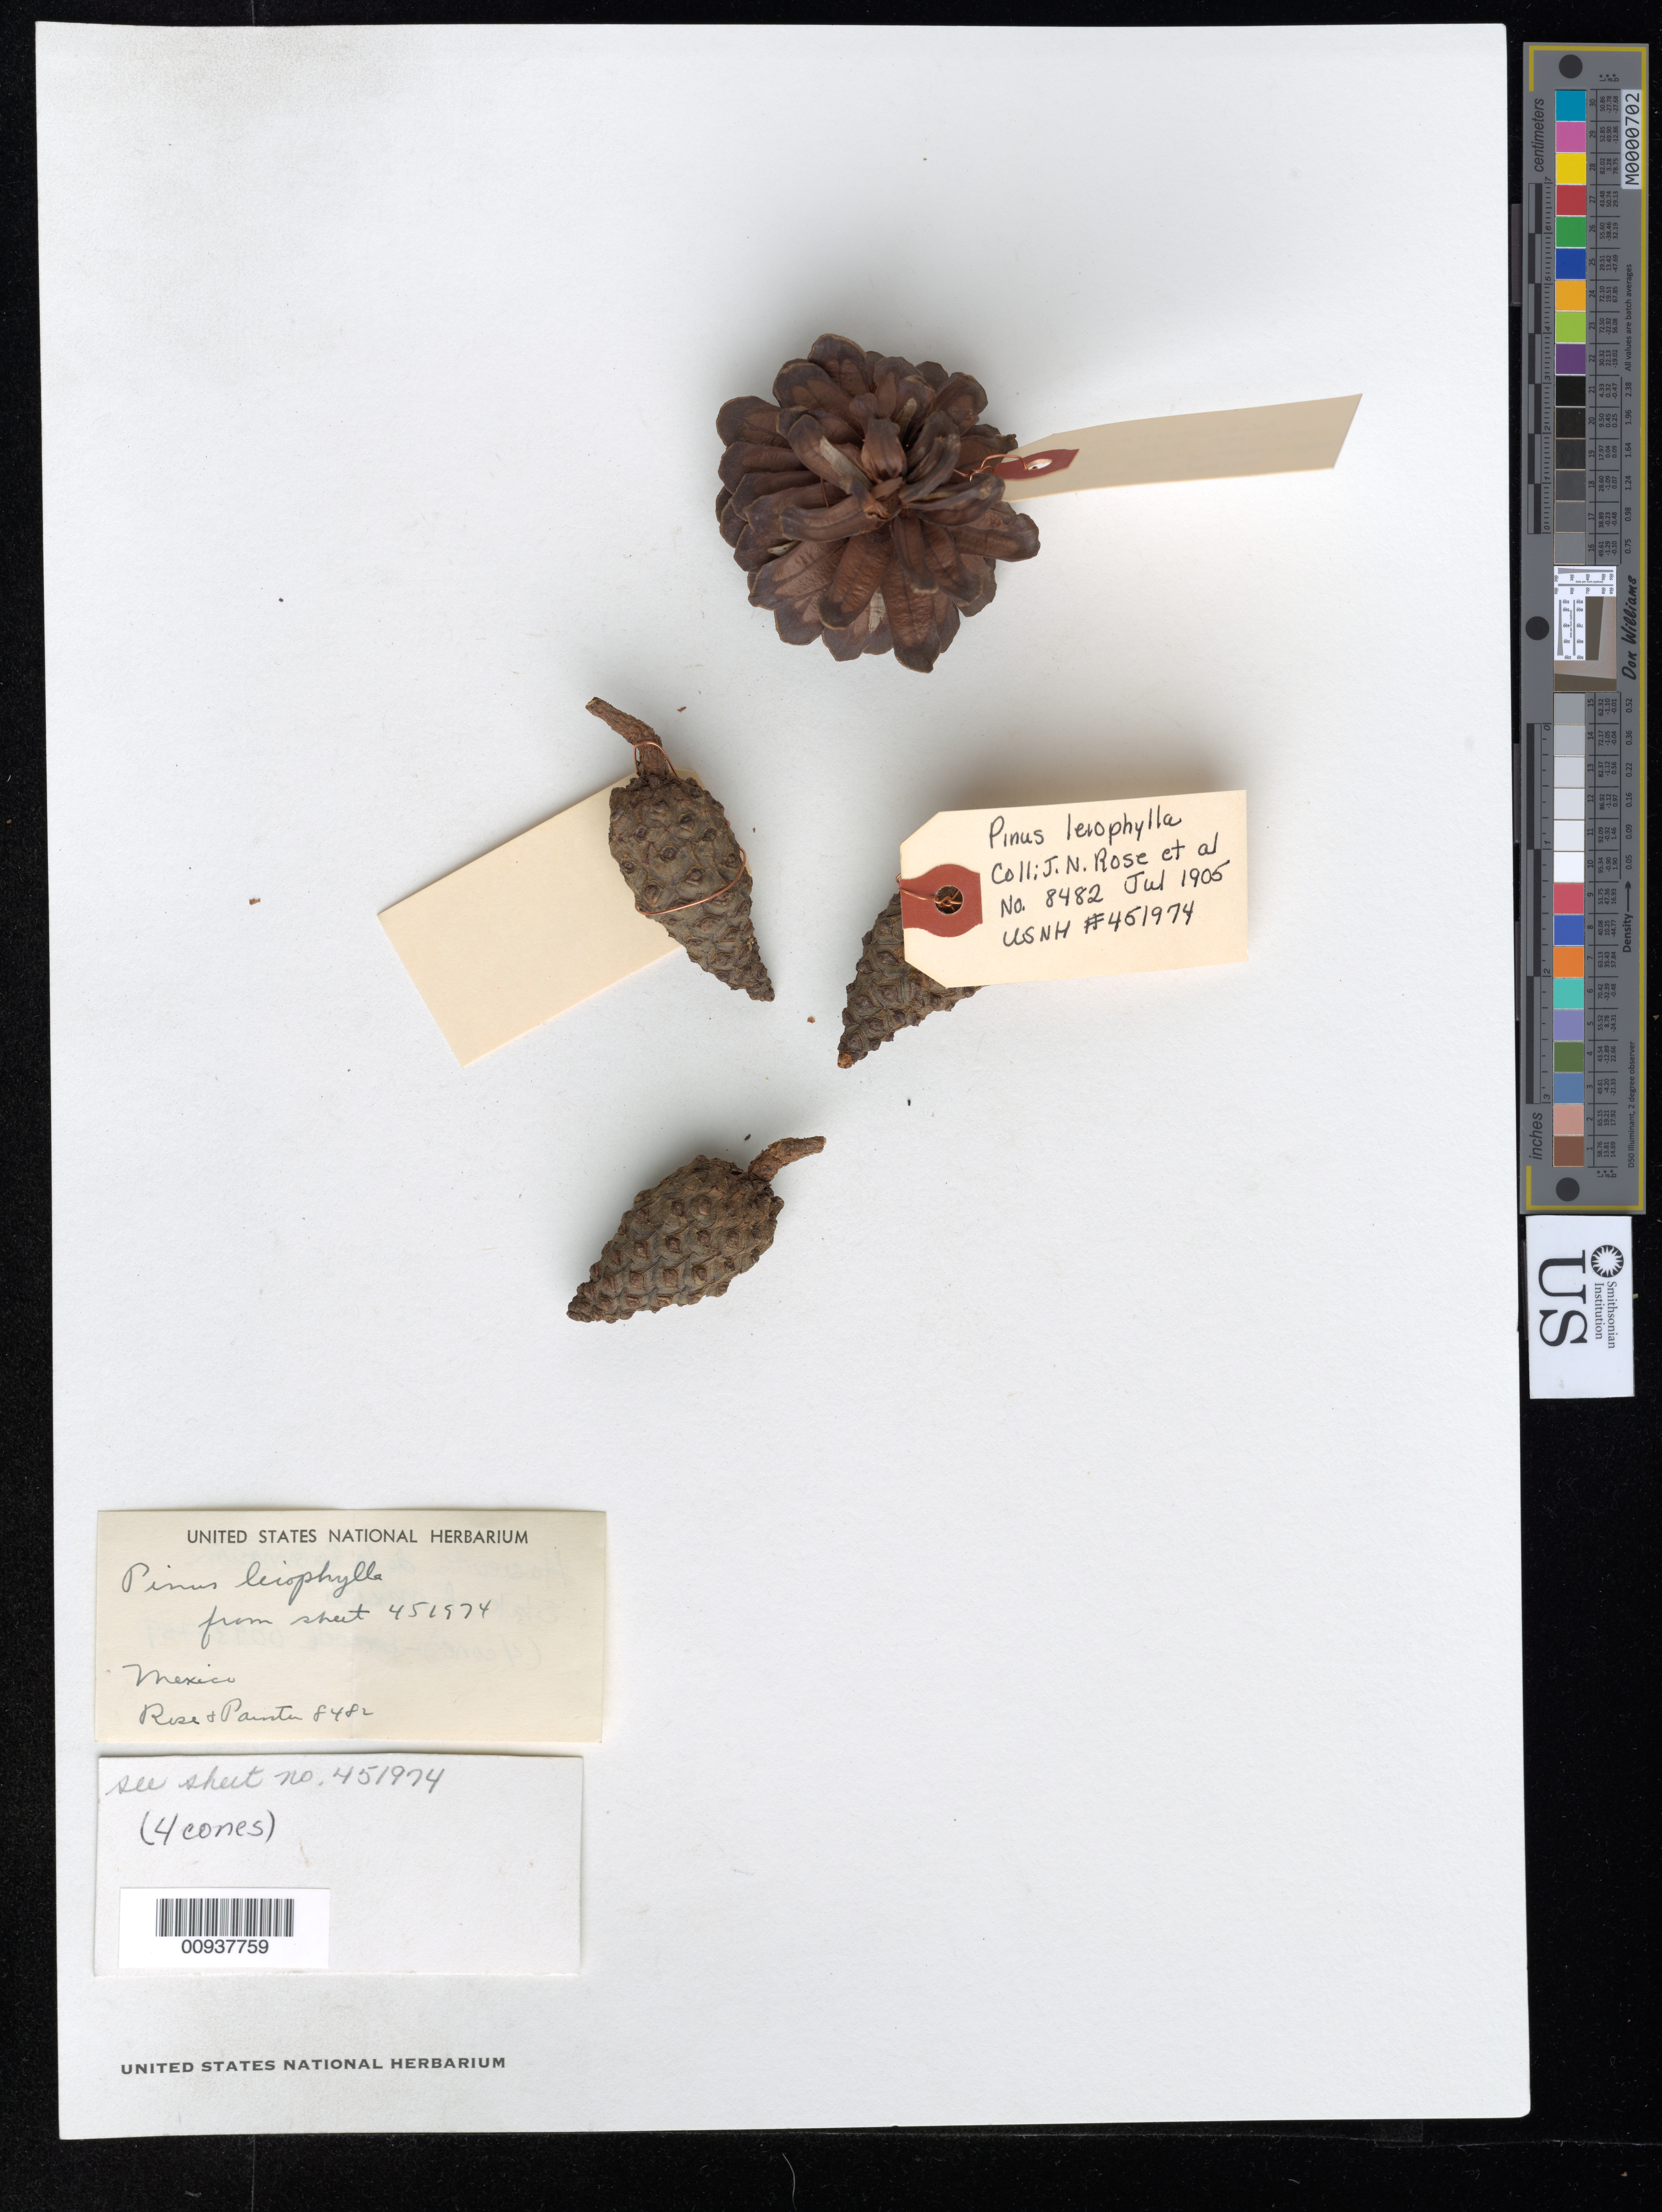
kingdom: Plantae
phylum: Tracheophyta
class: Pinopsida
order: Pinales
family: Pinaceae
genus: Pinus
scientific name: Pinus leiophylla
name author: Schiede ex Schltdl. & Cham.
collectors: J. N. Rose, J. H. Painter & J. S. Rose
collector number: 8482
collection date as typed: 07 Jul 1905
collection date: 1905-07-07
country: Mexico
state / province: México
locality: Hacienda de la Encarnación.